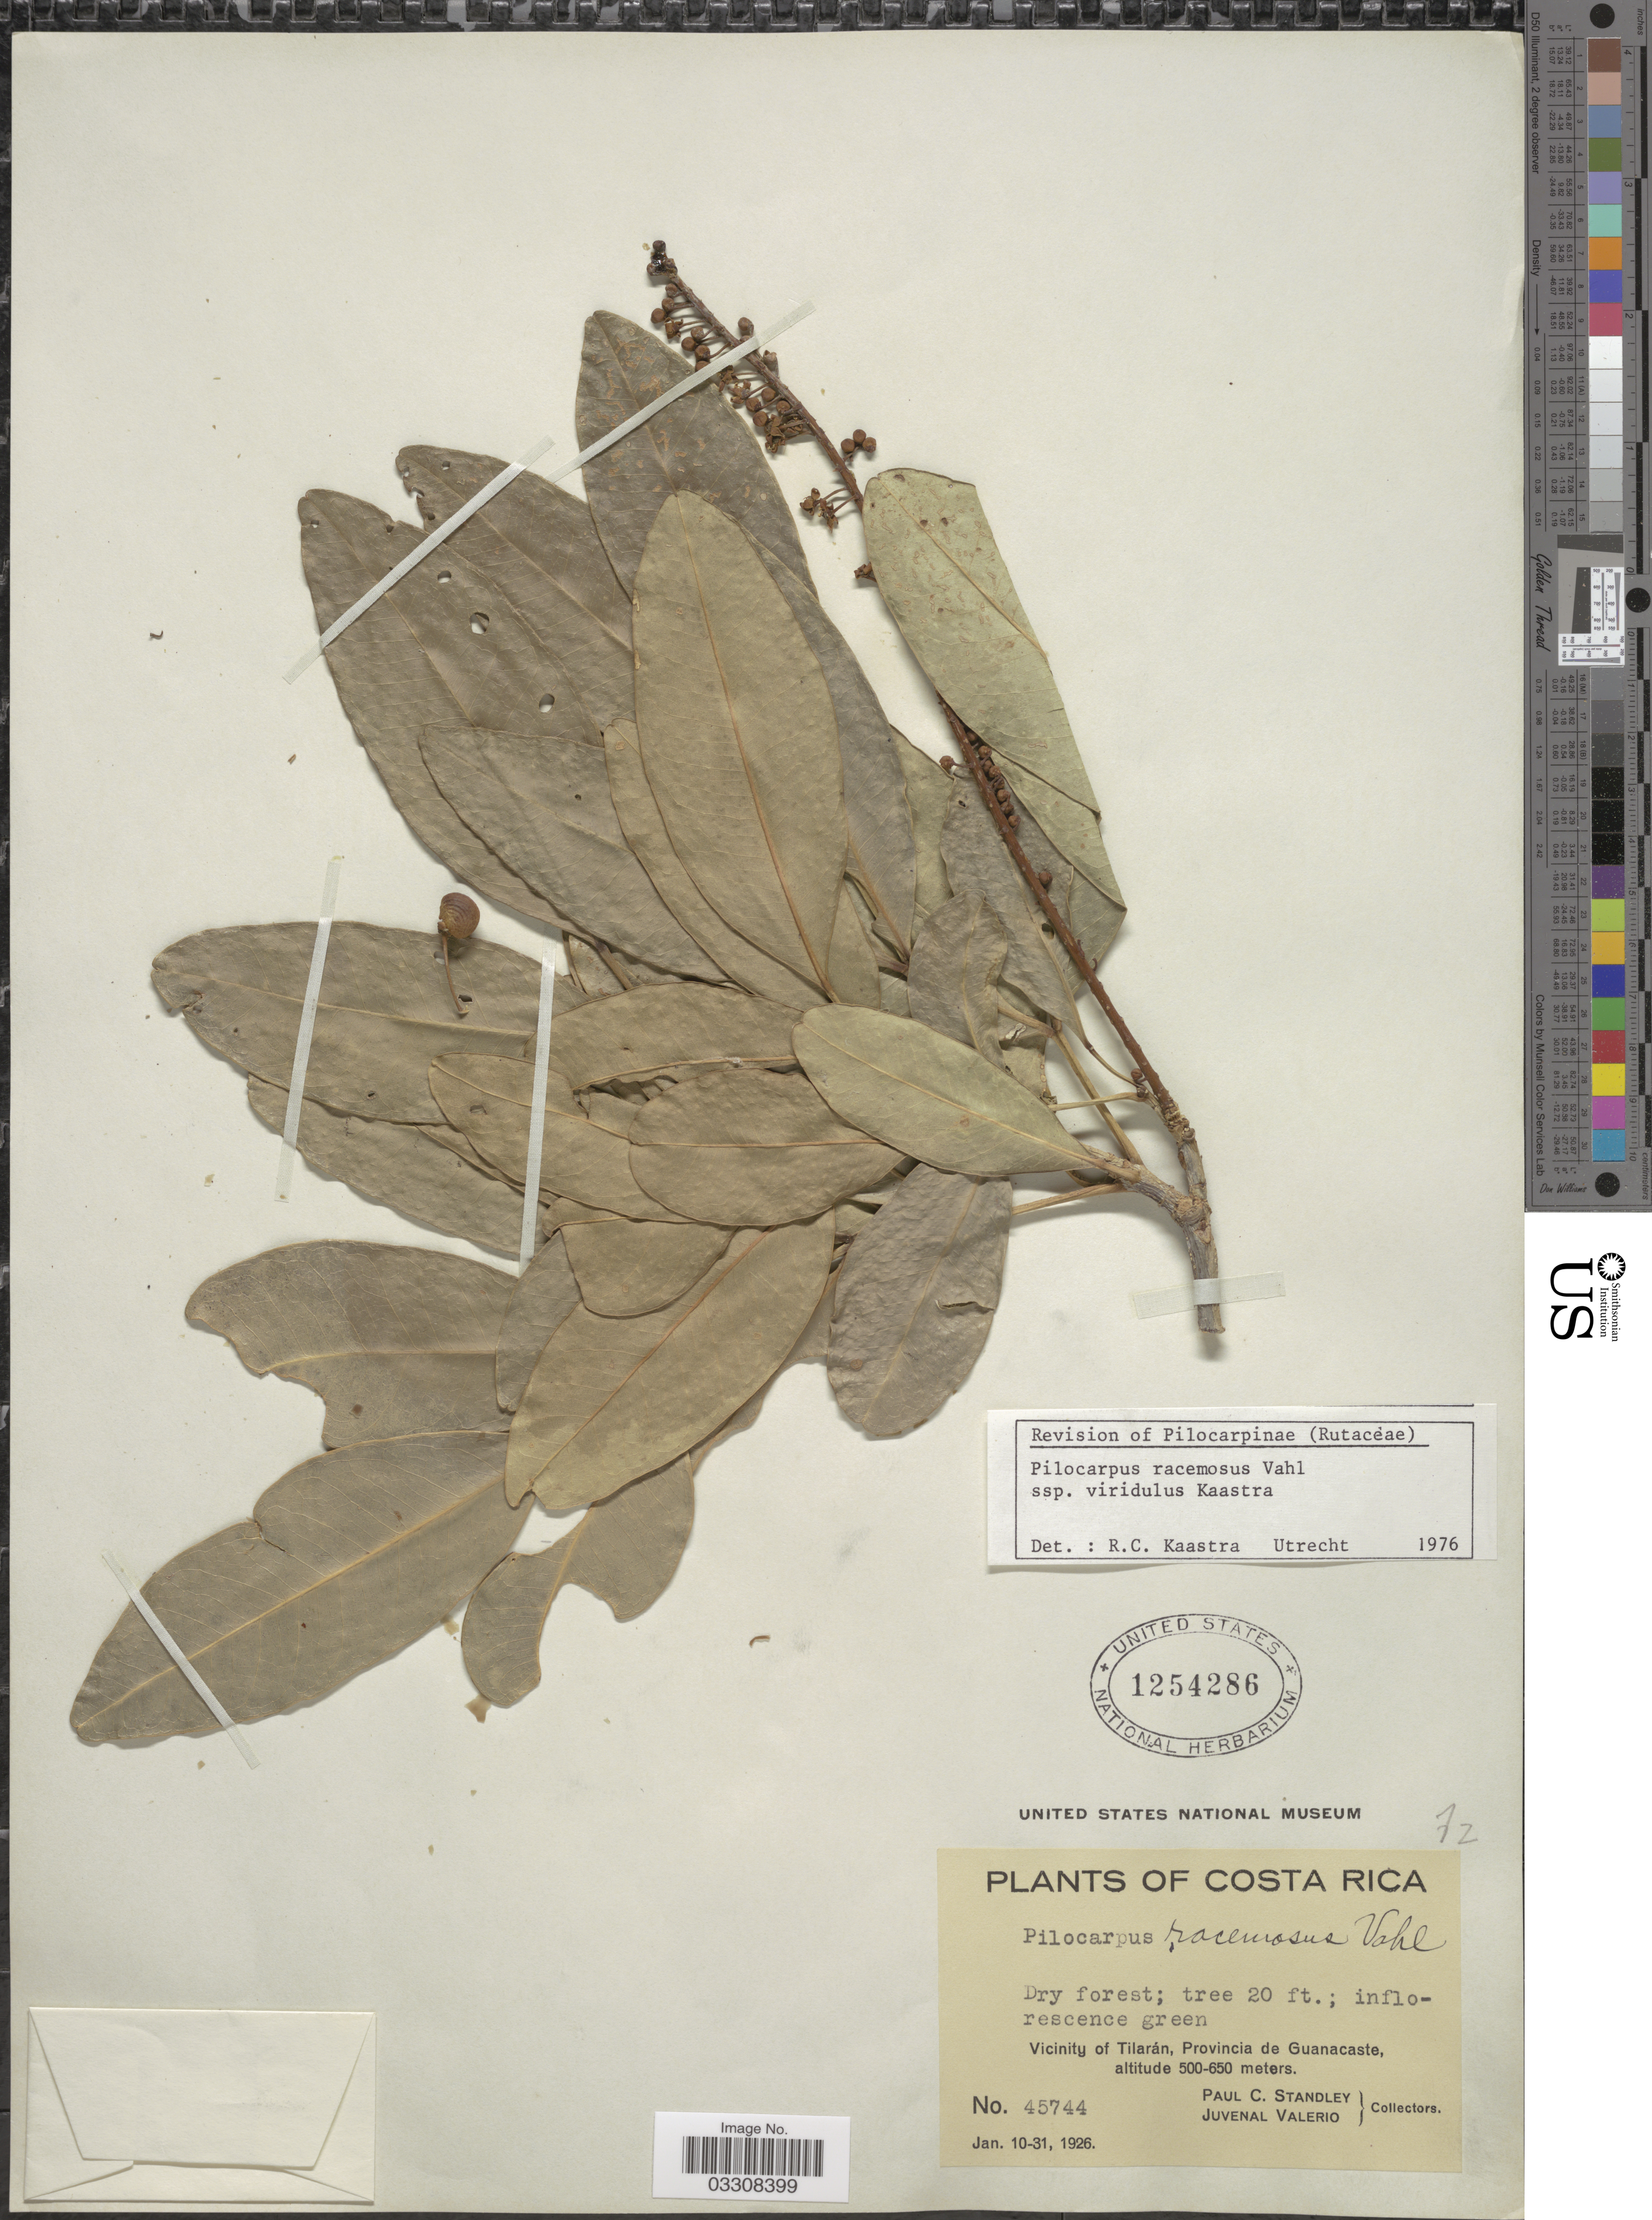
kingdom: Plantae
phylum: Tracheophyta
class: Magnoliopsida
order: Sapindales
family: Rutaceae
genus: Pilocarpus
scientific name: Pilocarpus racemosus subsp. viridulus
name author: Kaastra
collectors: P. C. Standley & J. Valerio R.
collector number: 45744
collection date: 1926-01-10/1926-01-31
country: Costa Rica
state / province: Guanacaste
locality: Vicinity of Tilarán.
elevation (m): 500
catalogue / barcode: US 1254286